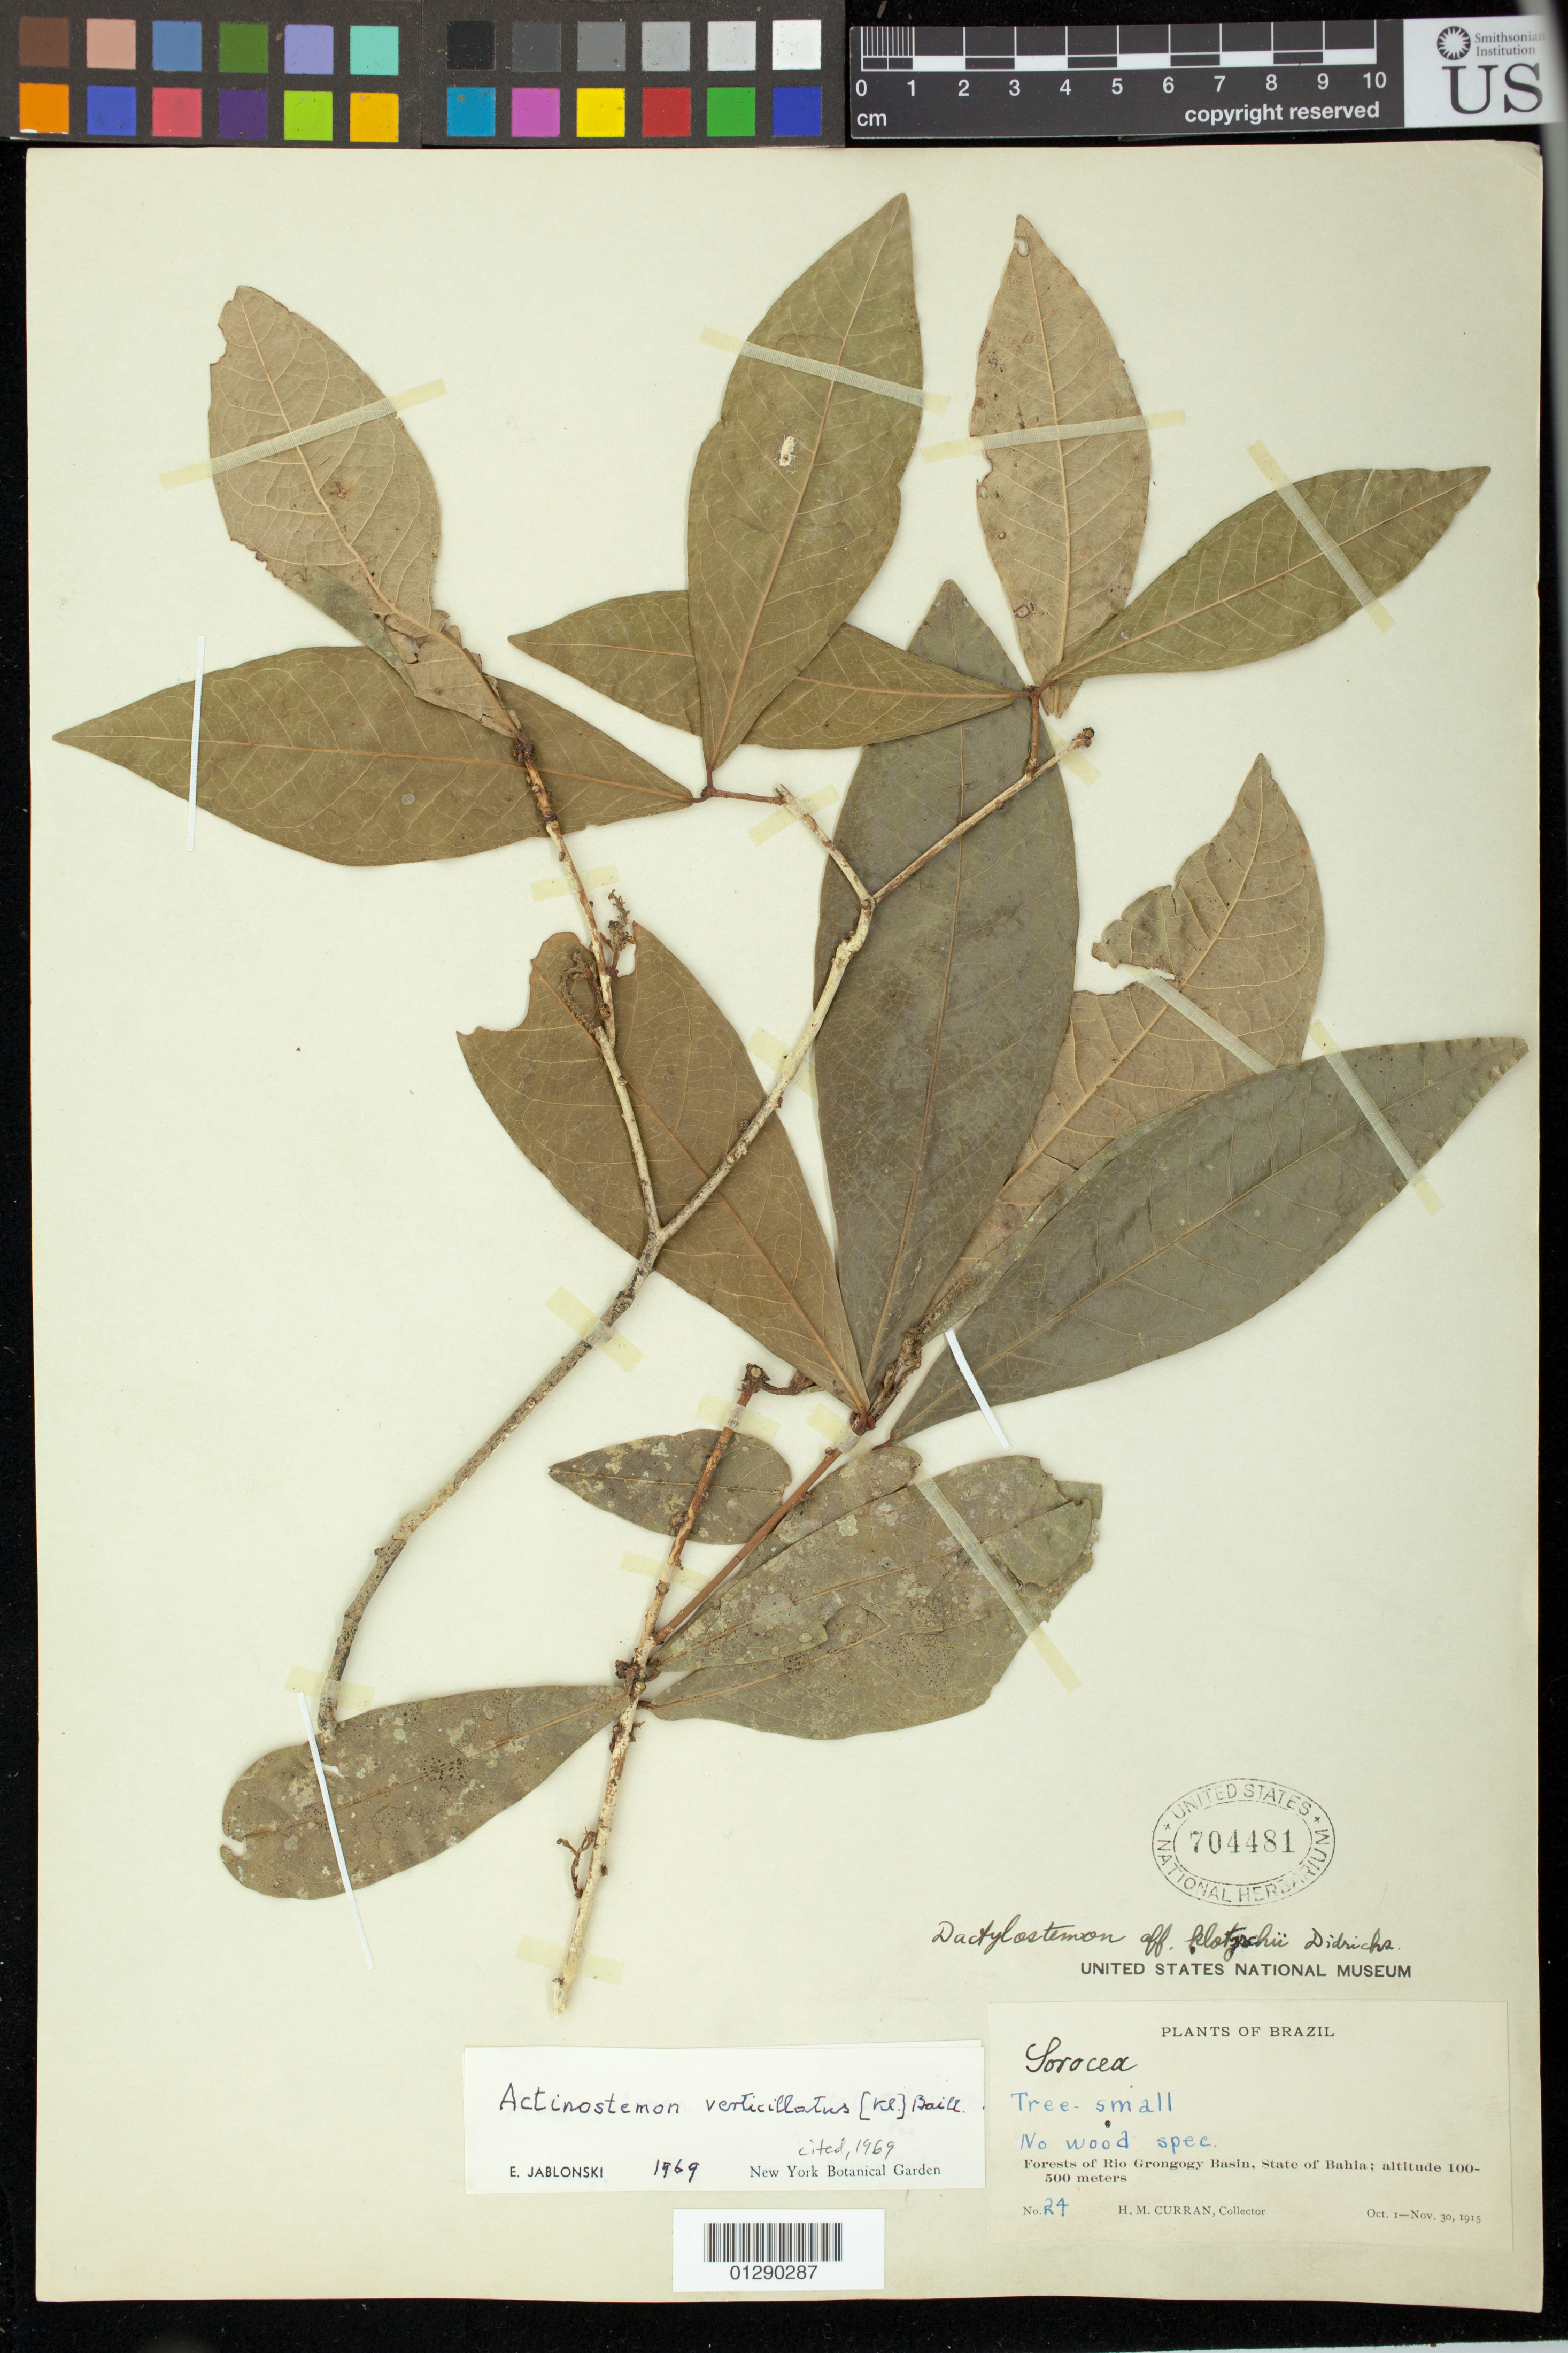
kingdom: Plantae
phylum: Tracheophyta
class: Magnoliopsida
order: Malpighiales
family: Euphorbiaceae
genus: Actinostemon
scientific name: Actinostemon verticillatus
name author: (Klotzsch) Baill.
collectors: H. M. Curran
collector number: R4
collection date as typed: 01 Oct 1915 to 30 Nov 1915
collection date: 1915-10-01/1915-11-30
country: Brazil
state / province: Bahia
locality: Forests of Rio Grongogy basin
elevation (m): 100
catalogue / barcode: US 704481